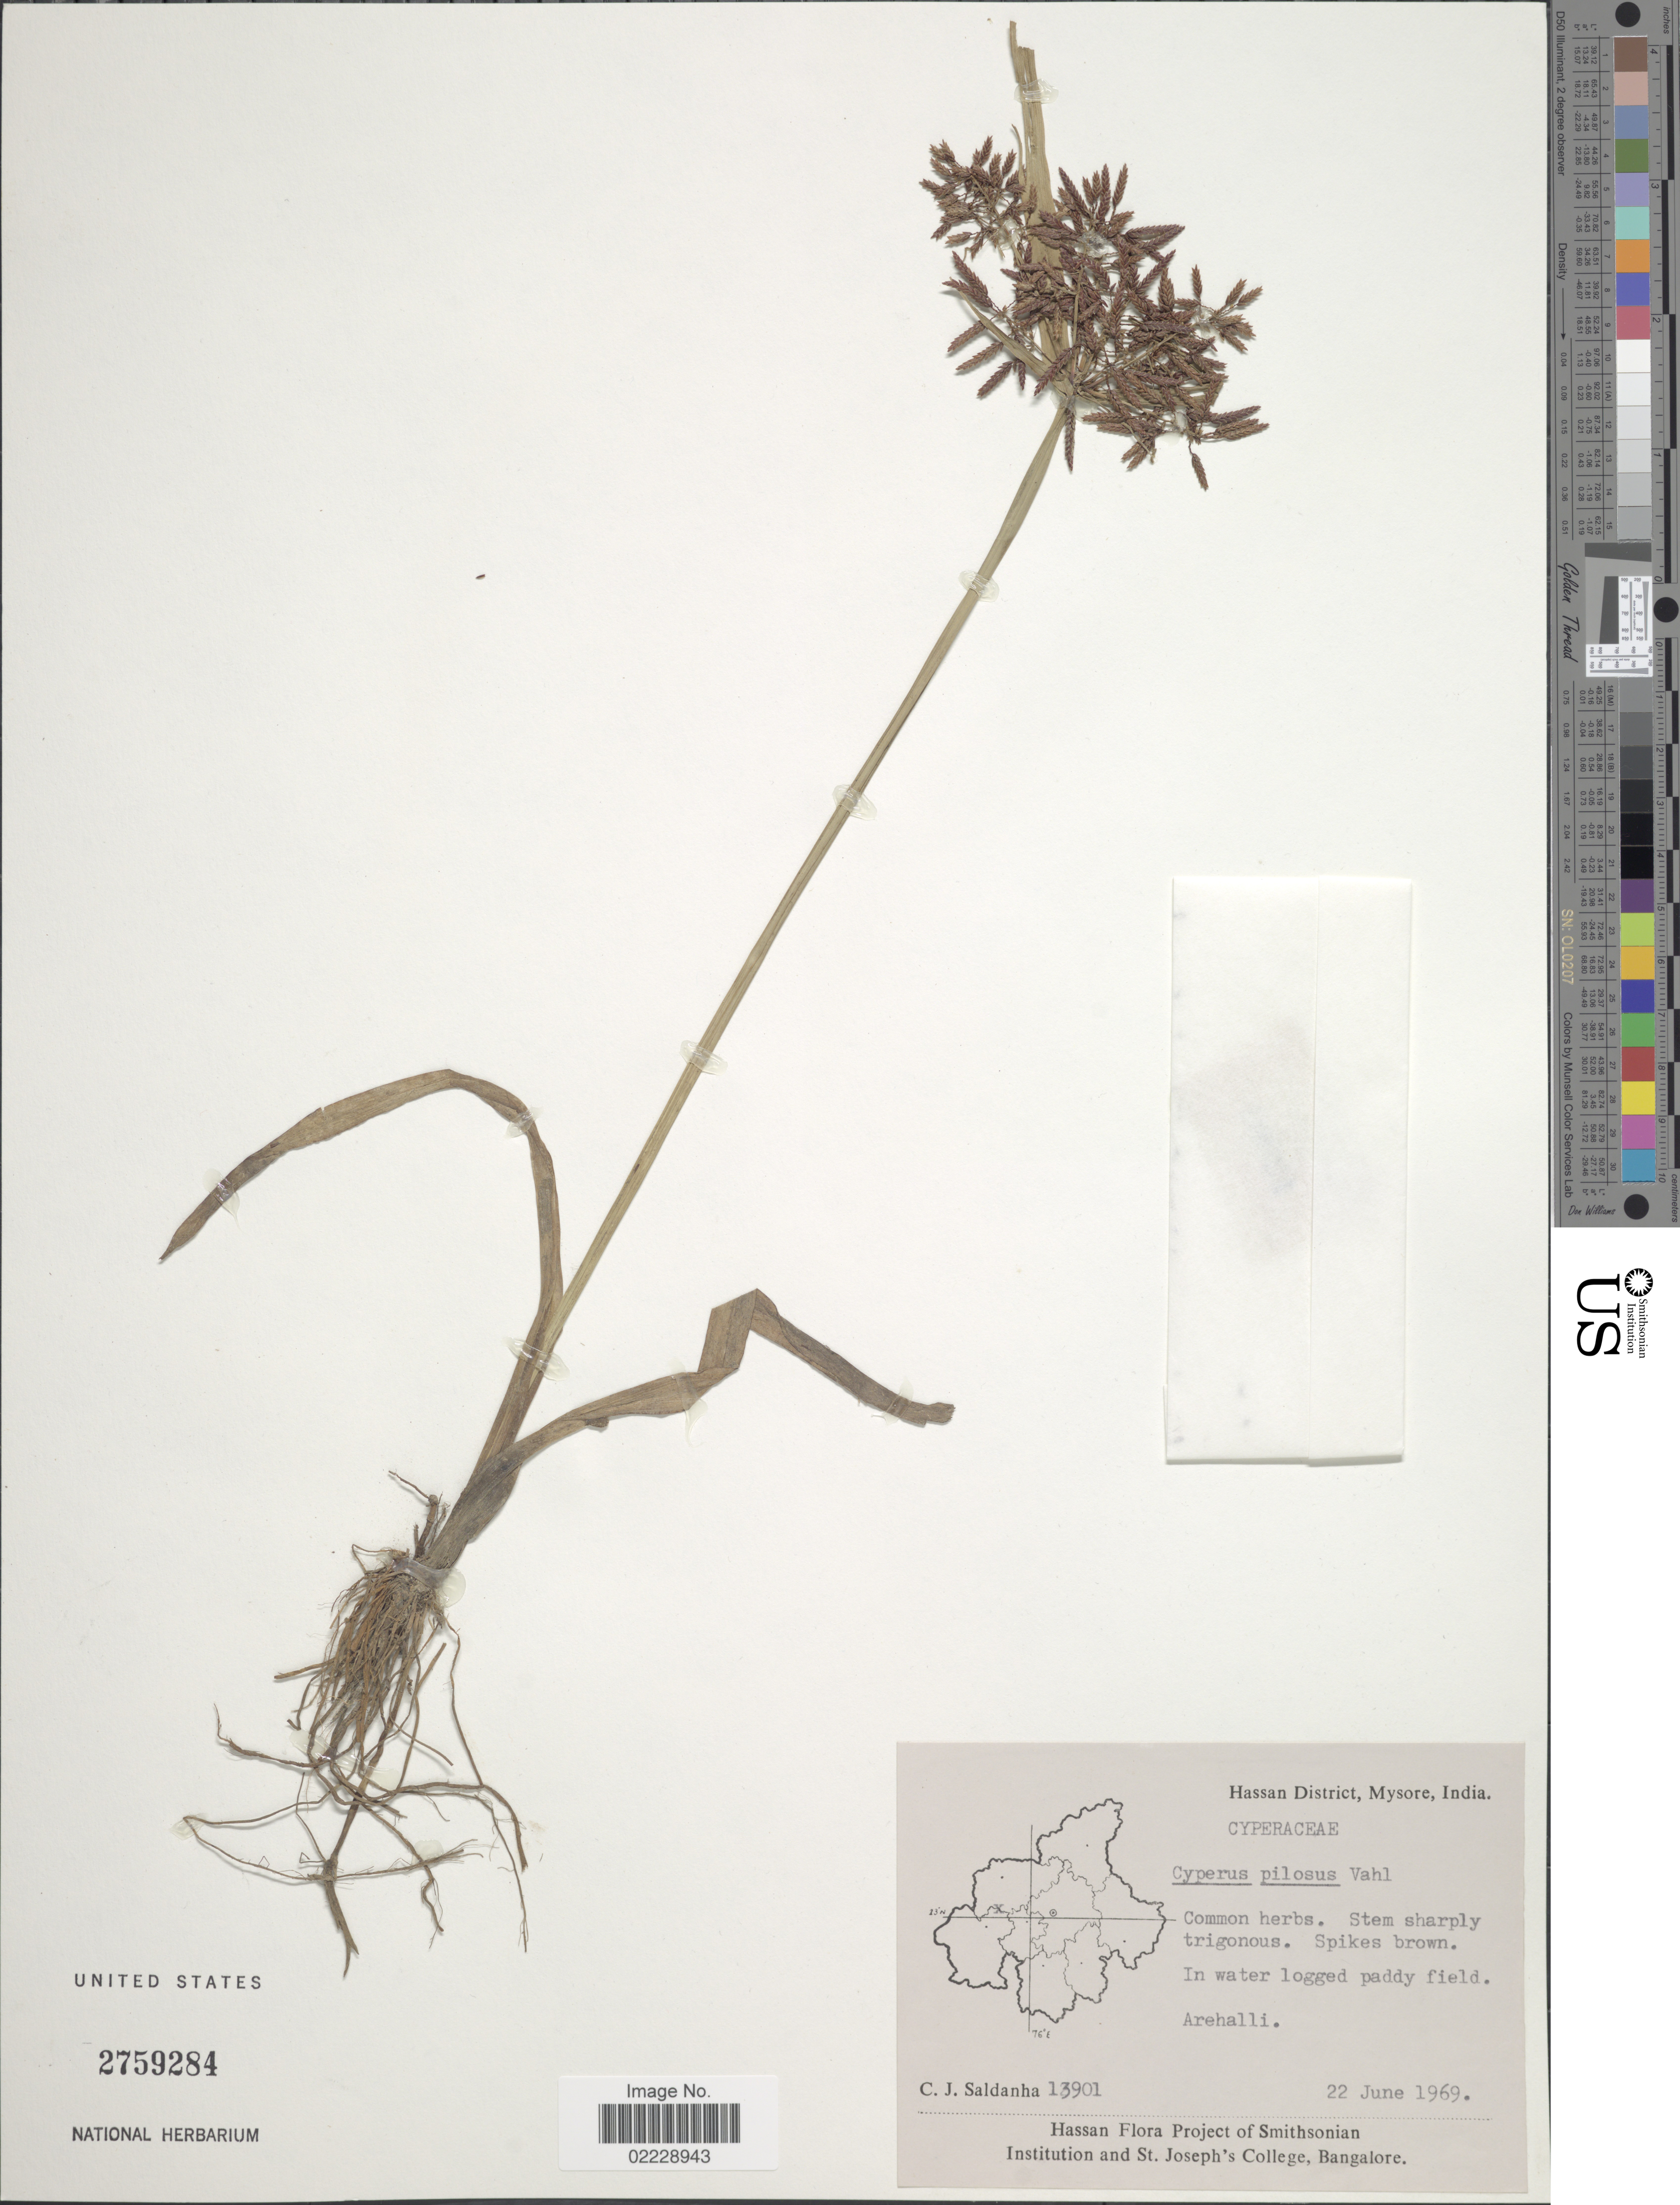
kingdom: Plantae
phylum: Tracheophyta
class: Liliopsida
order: Poales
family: Cyperaceae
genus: Cyperus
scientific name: Cyperus pilosus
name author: Vahl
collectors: C. J. Saldanha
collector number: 13901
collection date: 1969-06-22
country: India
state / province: Karnataka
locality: Hassan District, Mysore. Arehalli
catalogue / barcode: US 2759284